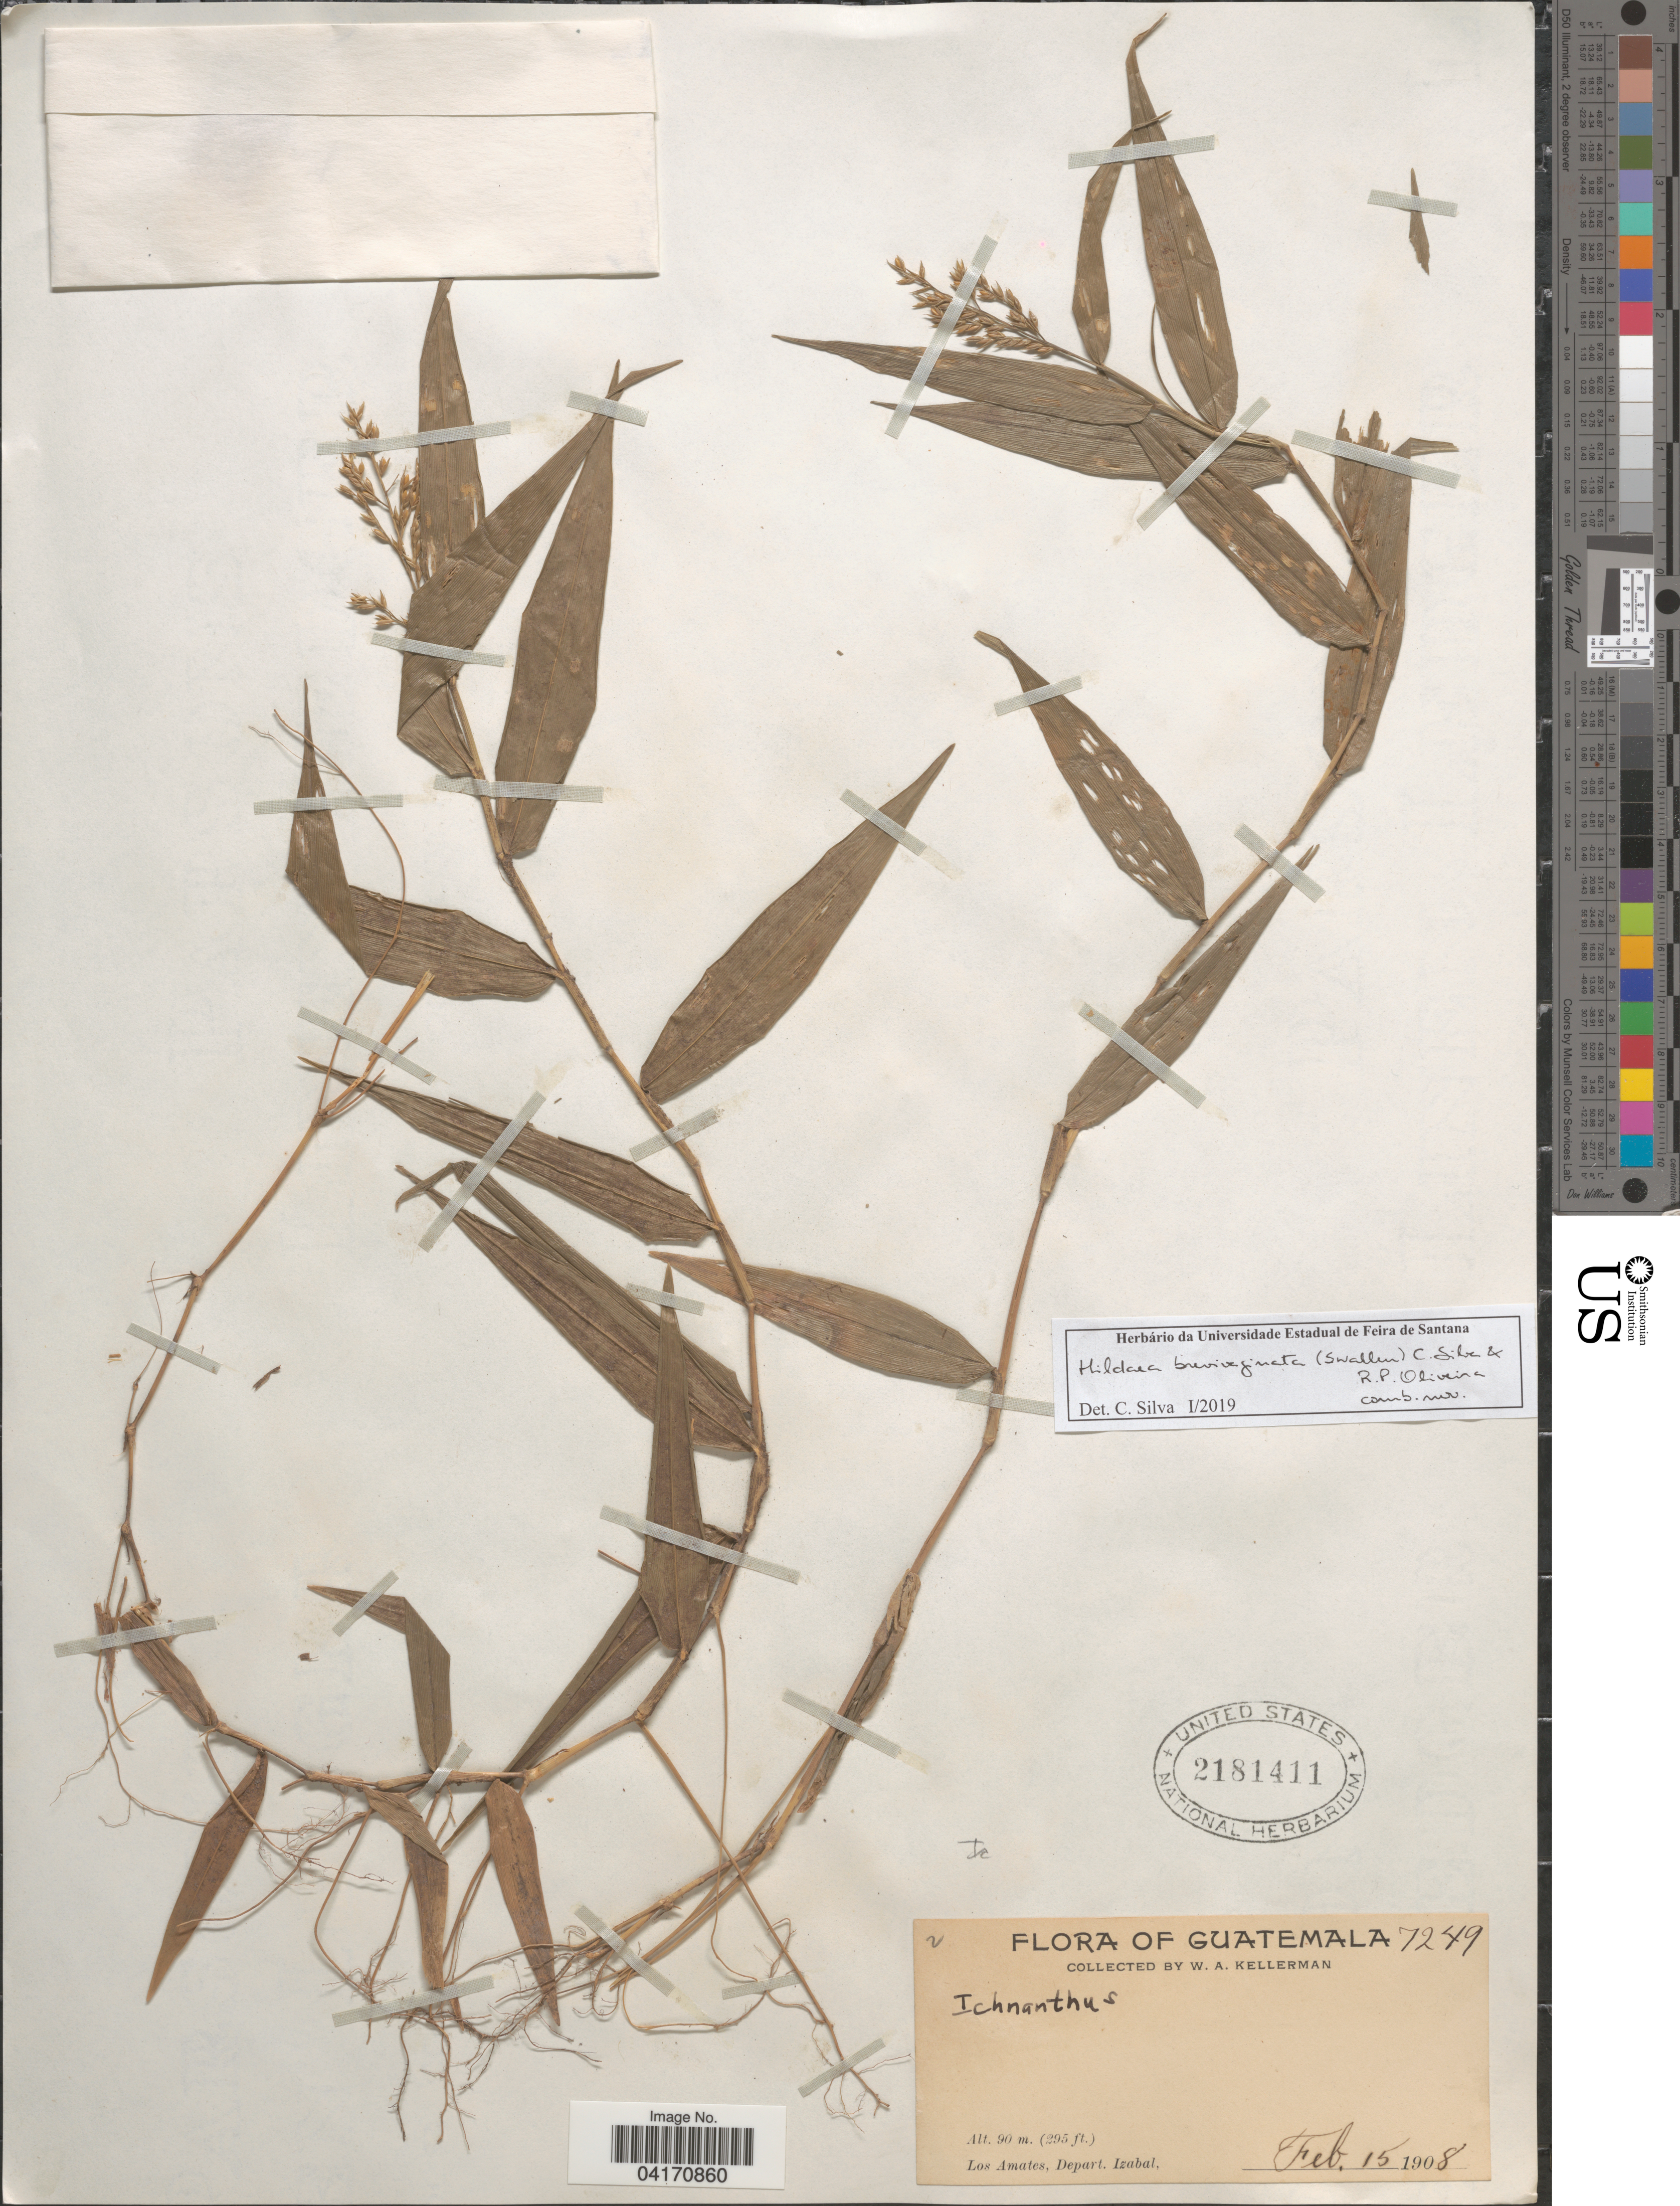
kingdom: Plantae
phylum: Tracheophyta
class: Liliopsida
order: Poales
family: Poaceae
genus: Hildaea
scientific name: Hildaea brevivaginata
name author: (Swallen)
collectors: W. Kellerman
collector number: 7249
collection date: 1908-02-15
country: Guatemala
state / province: Izabal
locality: Los Amates, Depart. Izabal.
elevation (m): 90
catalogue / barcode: US 2181411